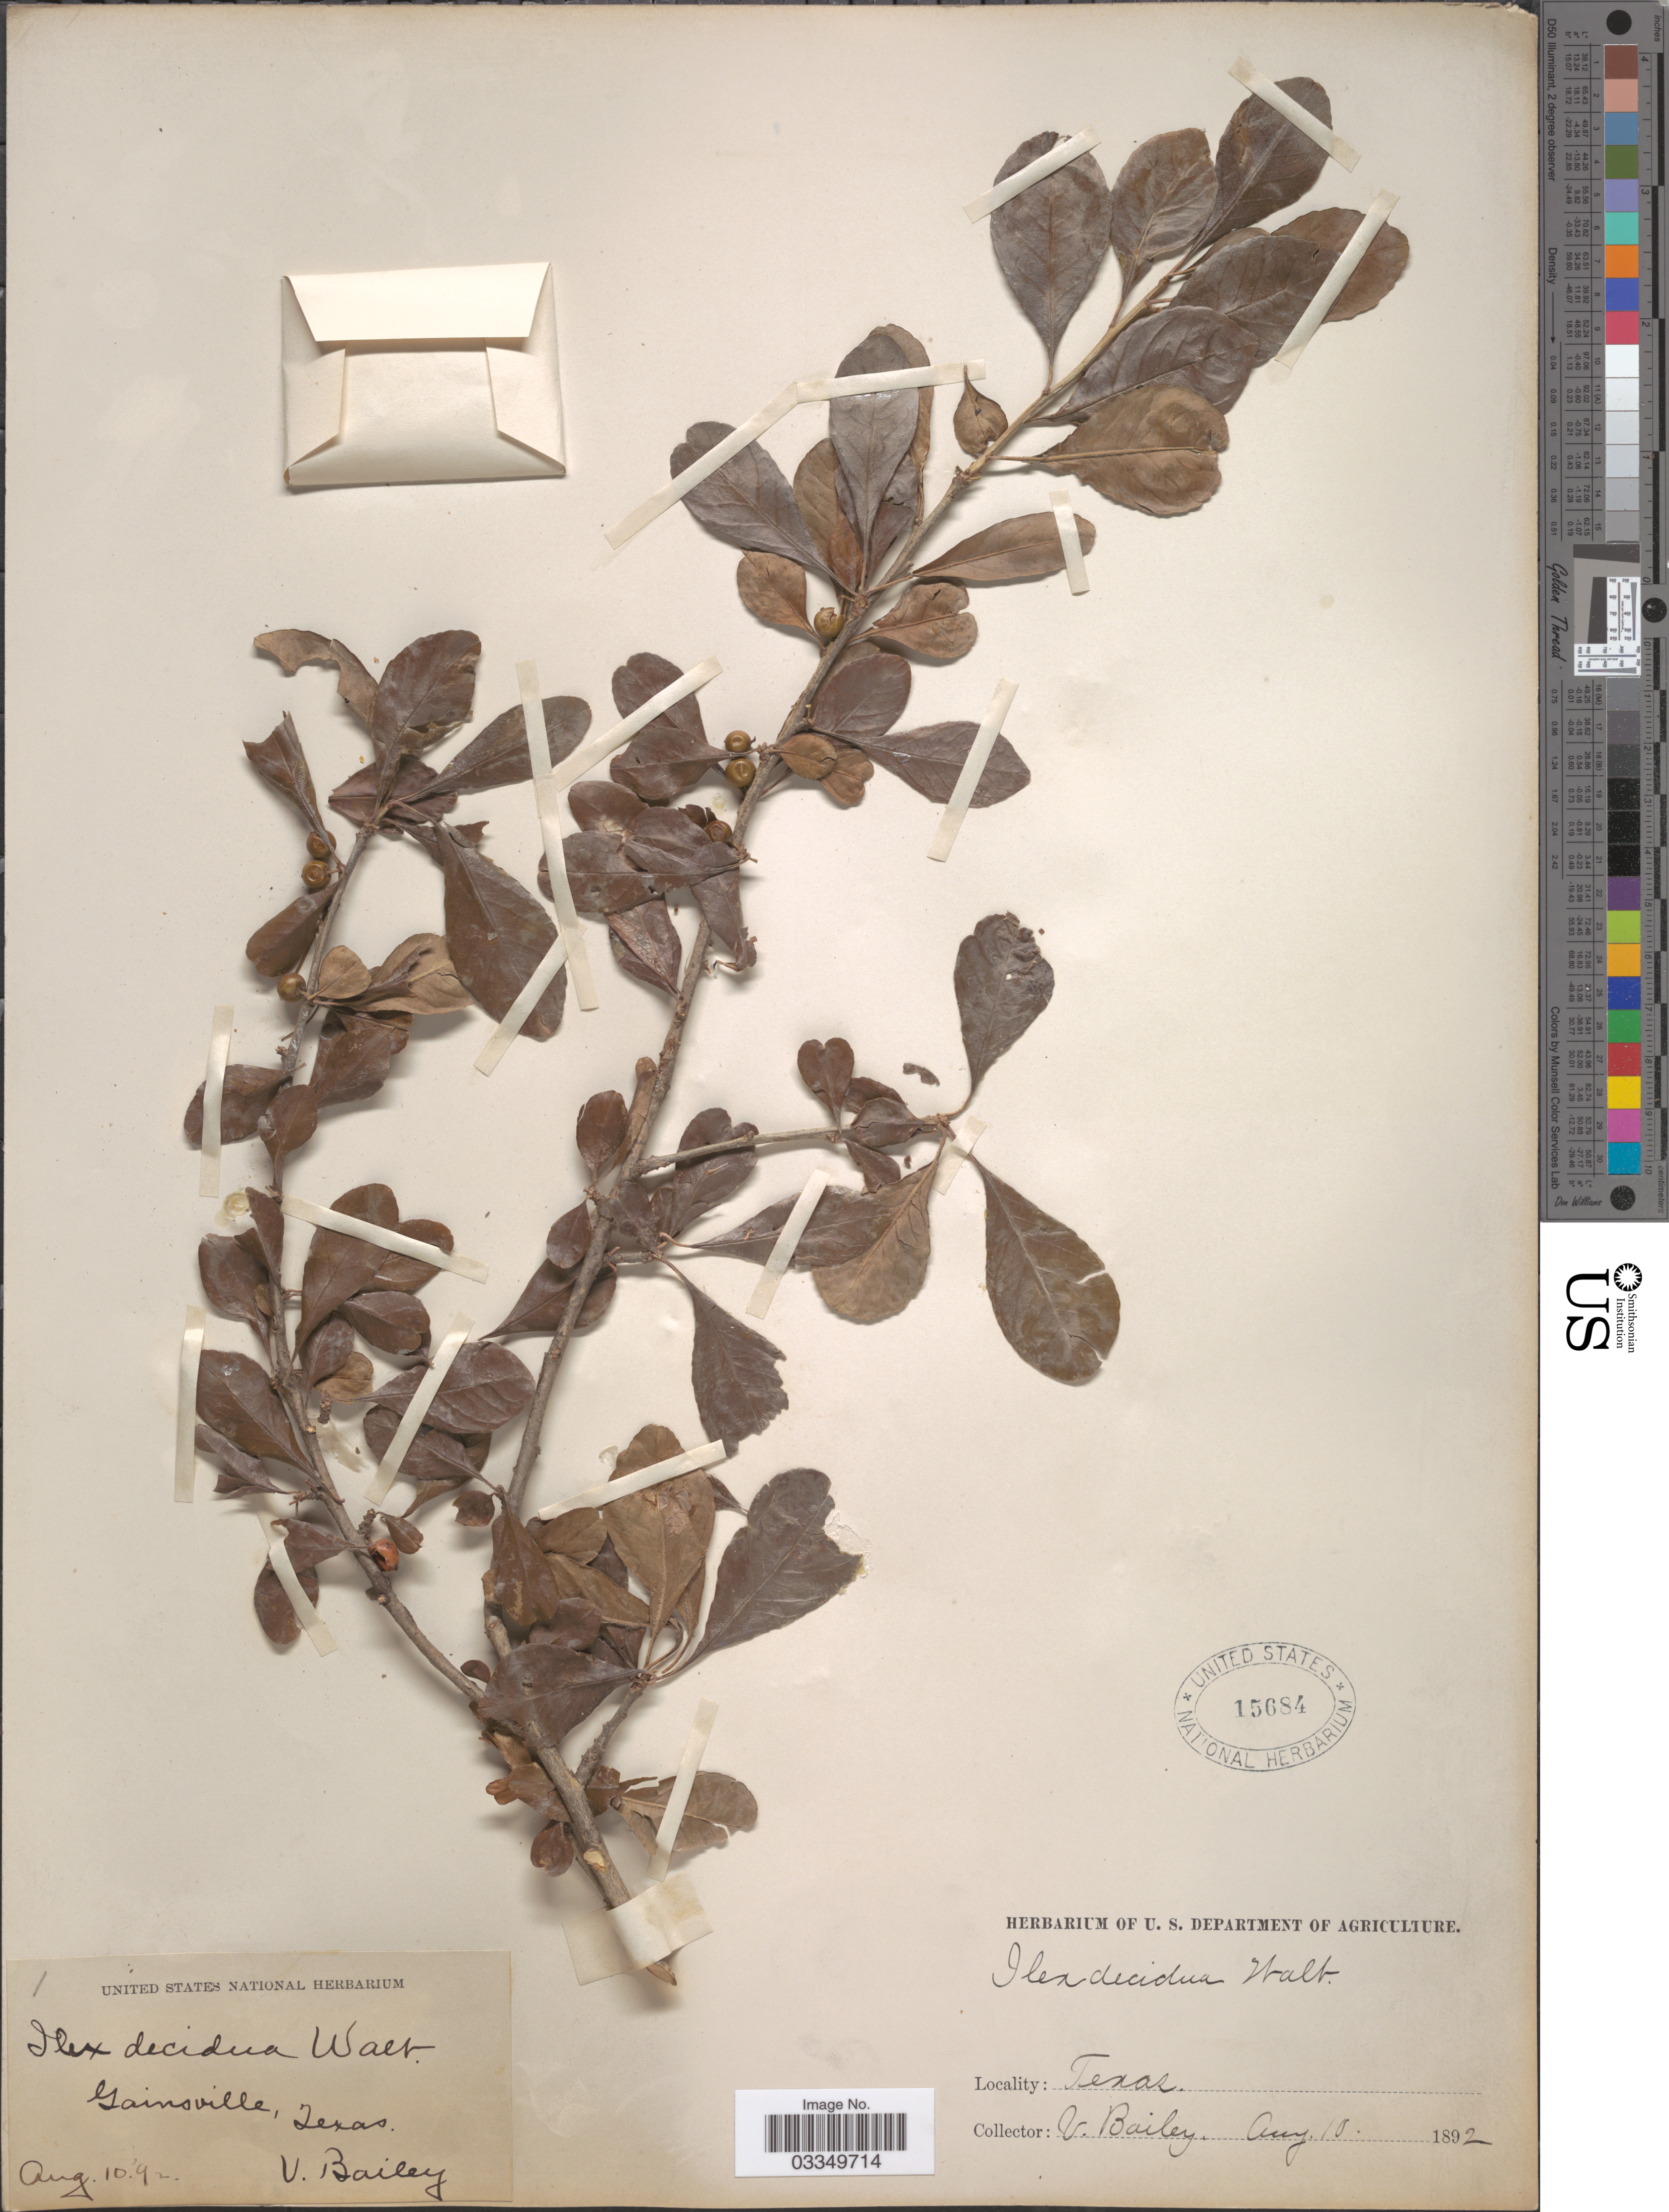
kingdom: Plantae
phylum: Tracheophyta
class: Magnoliopsida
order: Aquifoliales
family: Aquifoliaceae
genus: Ilex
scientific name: Ilex decidua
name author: Walter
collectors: V. L. Bailey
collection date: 1892-08-10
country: United States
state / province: Texas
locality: Gainsville.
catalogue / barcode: US 15684